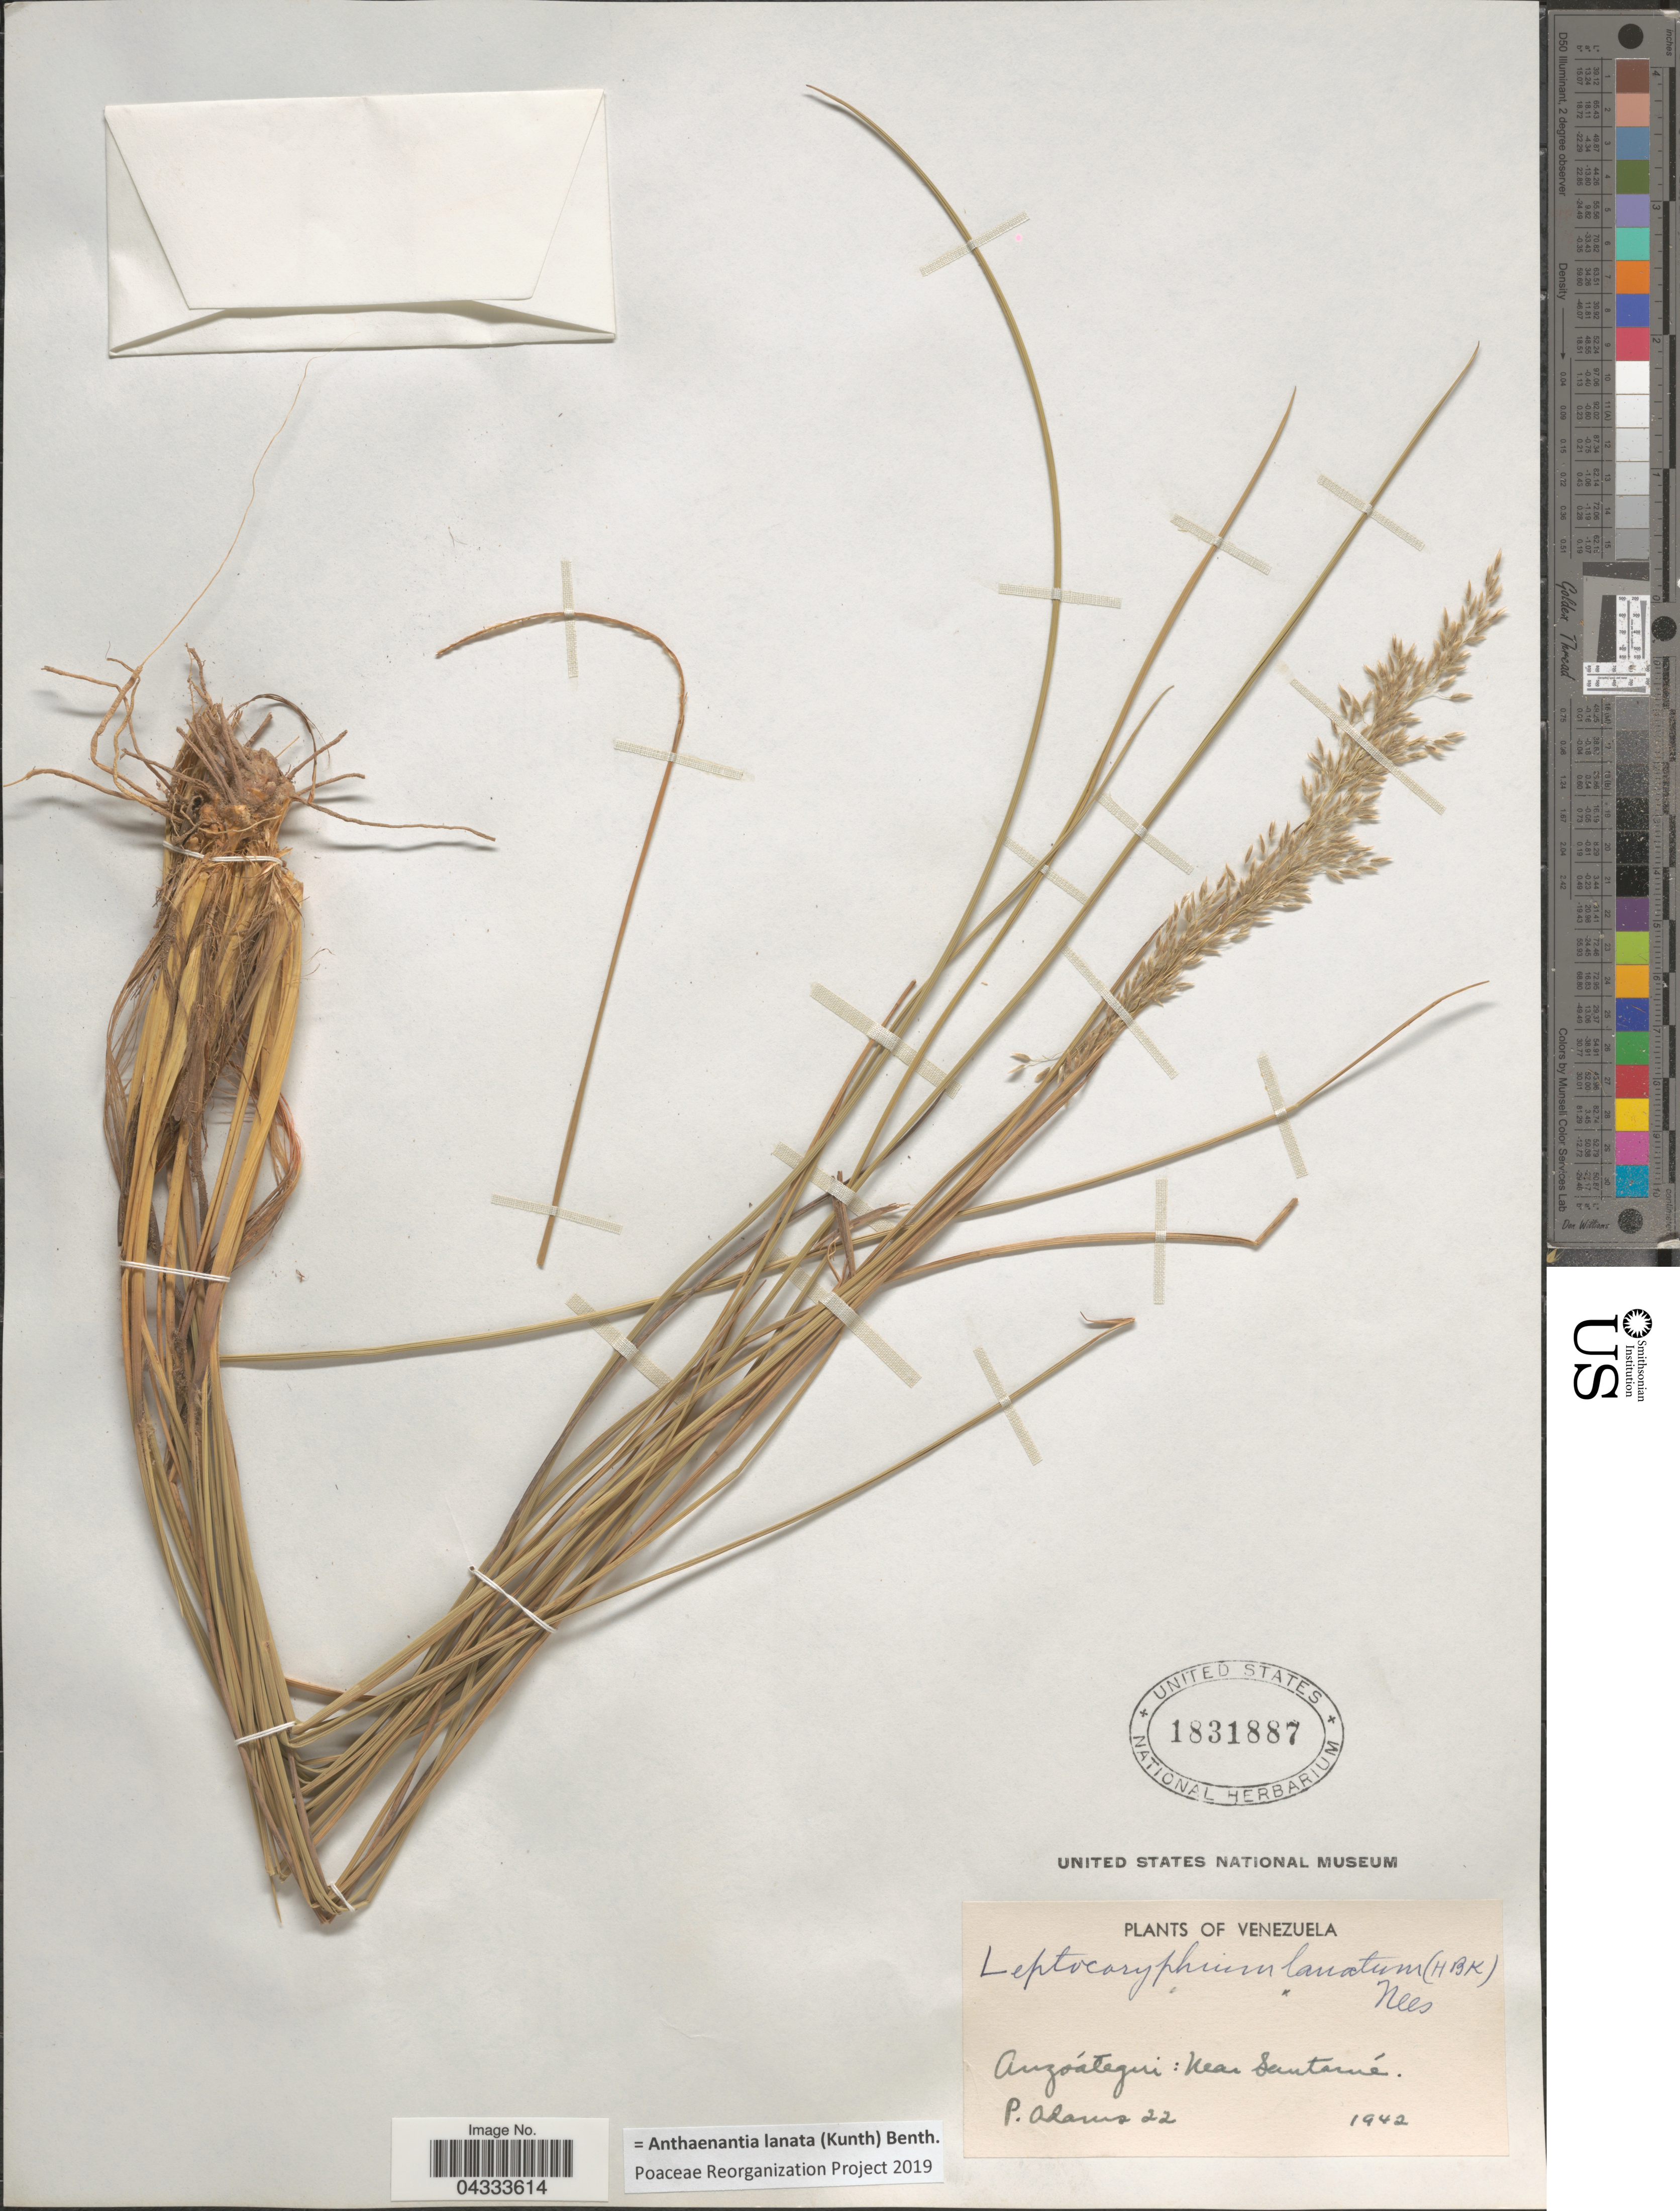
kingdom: Plantae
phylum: Tracheophyta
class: Liliopsida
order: Poales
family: Poaceae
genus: Anthaenantia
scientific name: Anthaenantia lanata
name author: (Kunth) Benth.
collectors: P. Adams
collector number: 22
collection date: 1942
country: Venezuela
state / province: Anzoategui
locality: Near Santomé.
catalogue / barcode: US 1831887